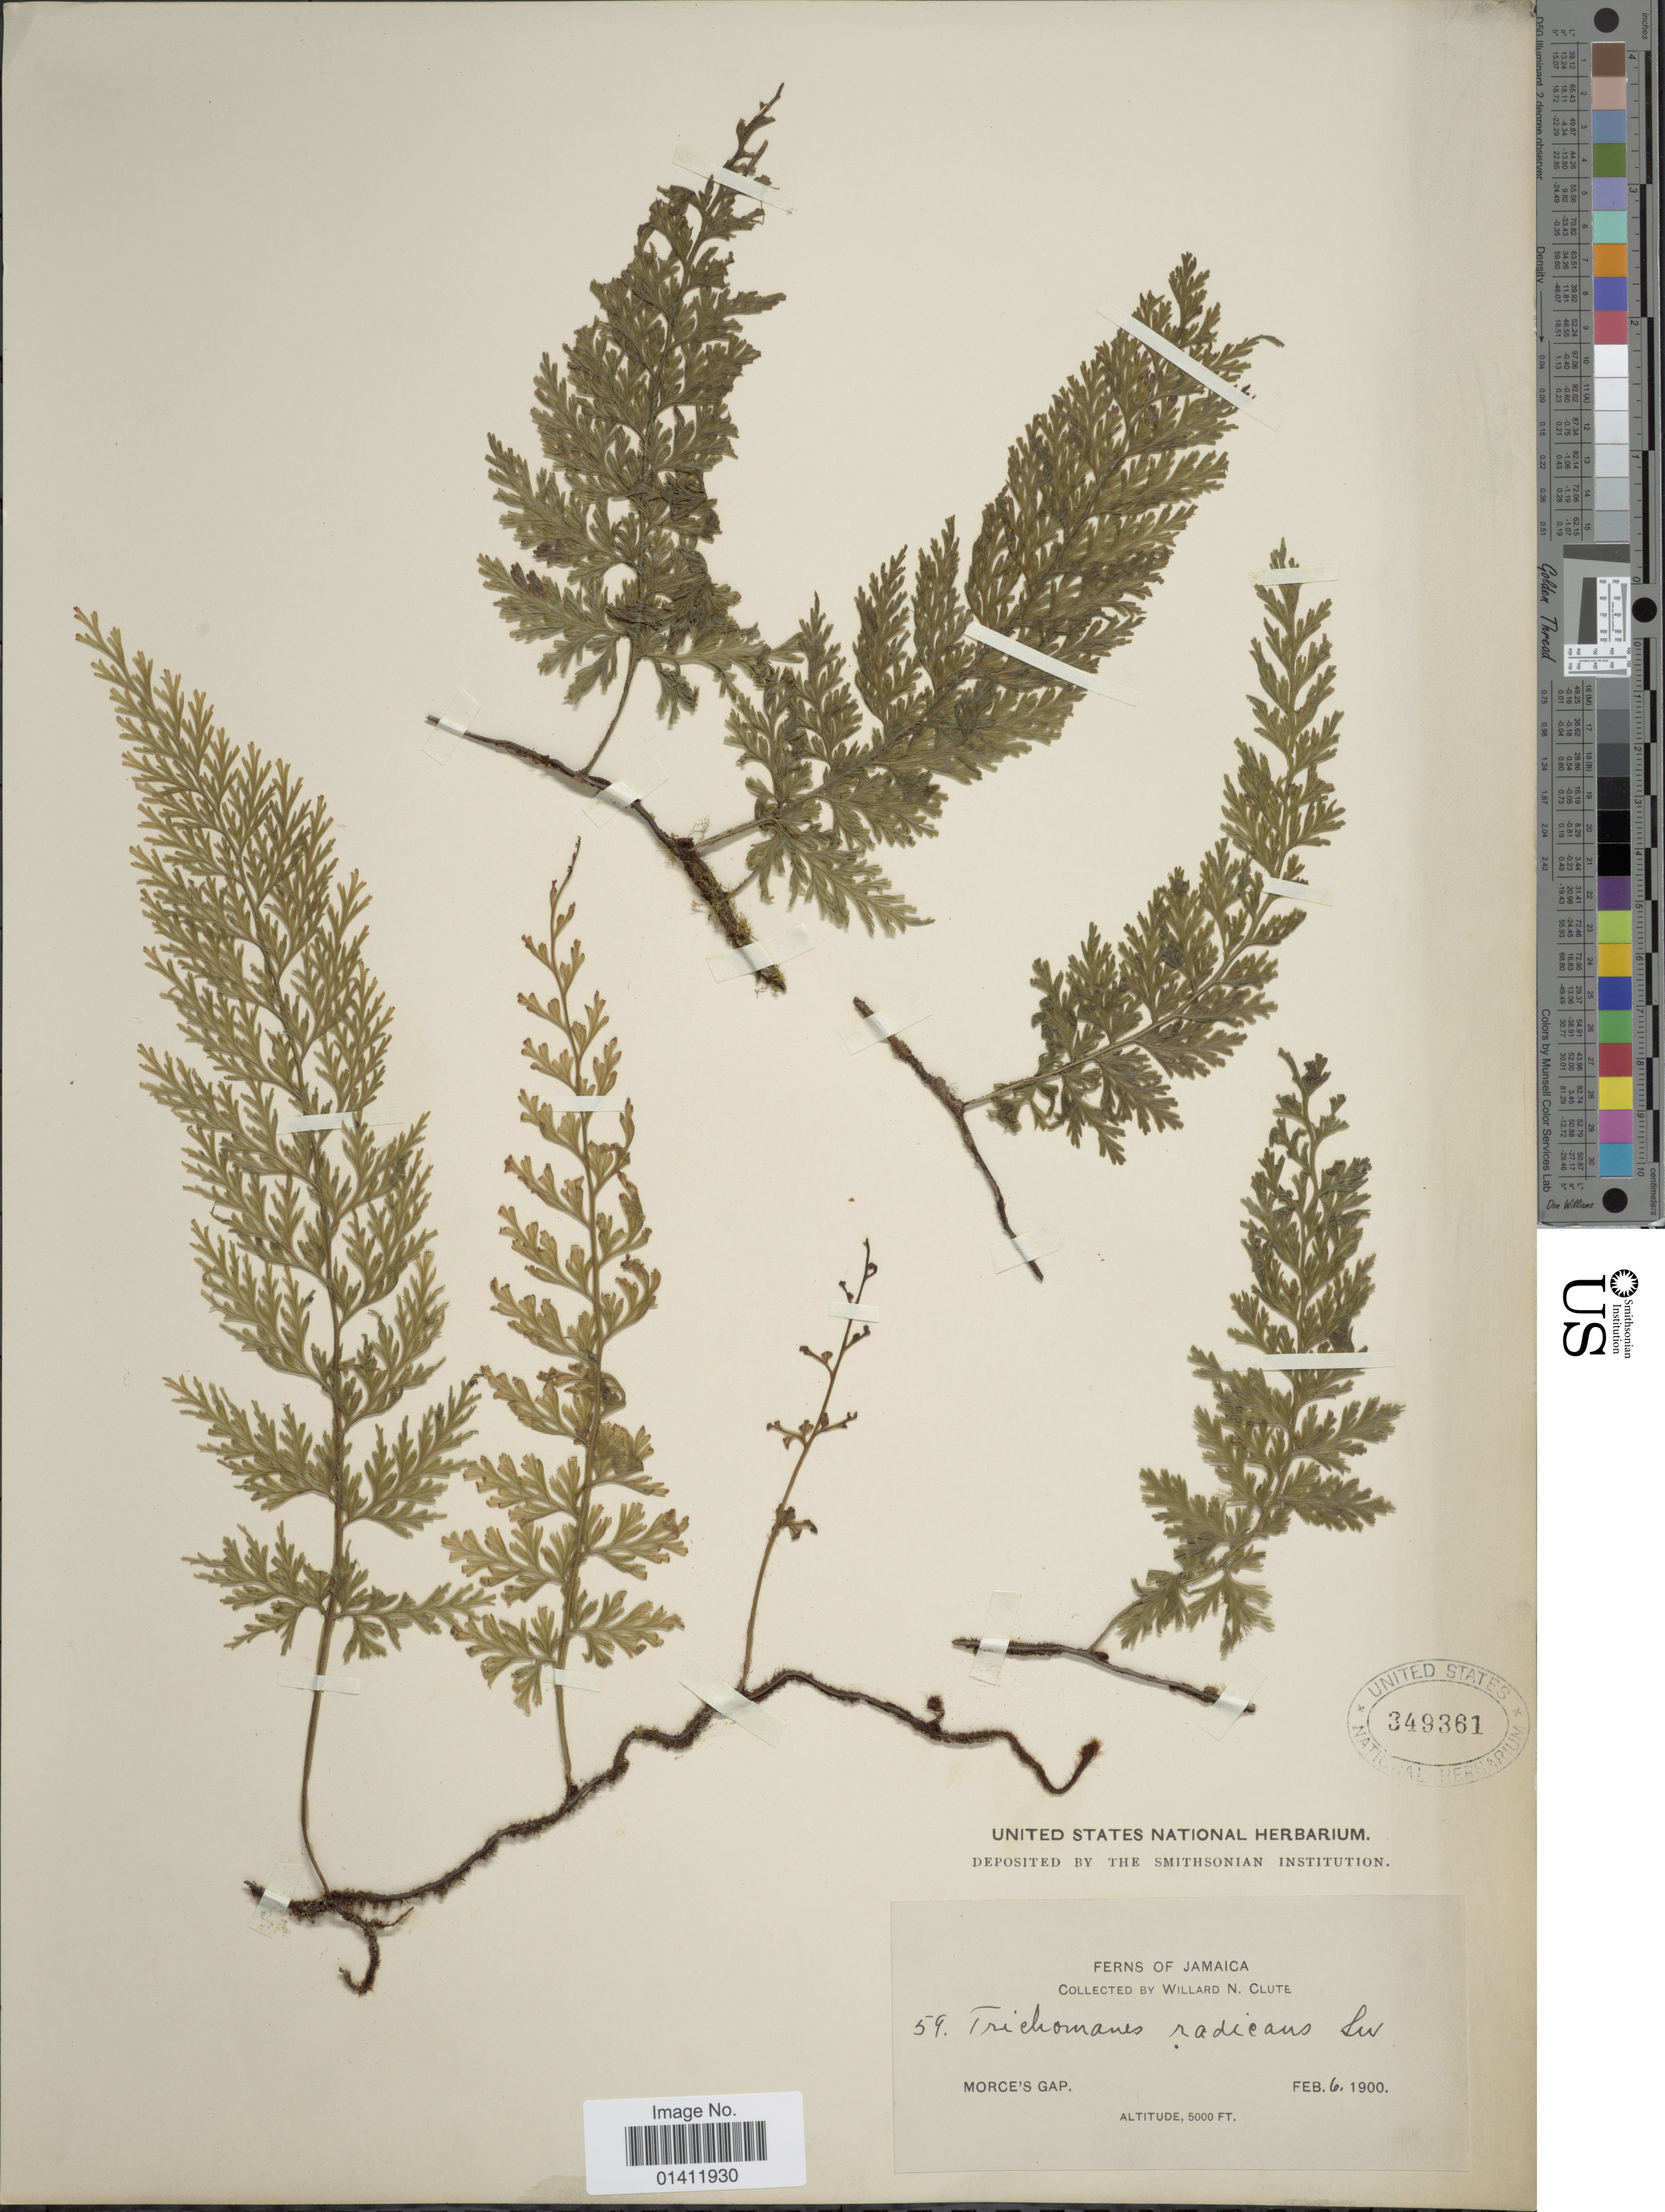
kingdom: Plantae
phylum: Tracheophyta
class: Polypodiopsida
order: Hymenophyllales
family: Hymenophyllaceae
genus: Vandenboschia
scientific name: Vandenboschia radicans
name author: (Sw.) Copel.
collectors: W. N. Clute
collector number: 59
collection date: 1900-02-06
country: Jamaica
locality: Morce's Gap.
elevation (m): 1524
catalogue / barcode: US 349361